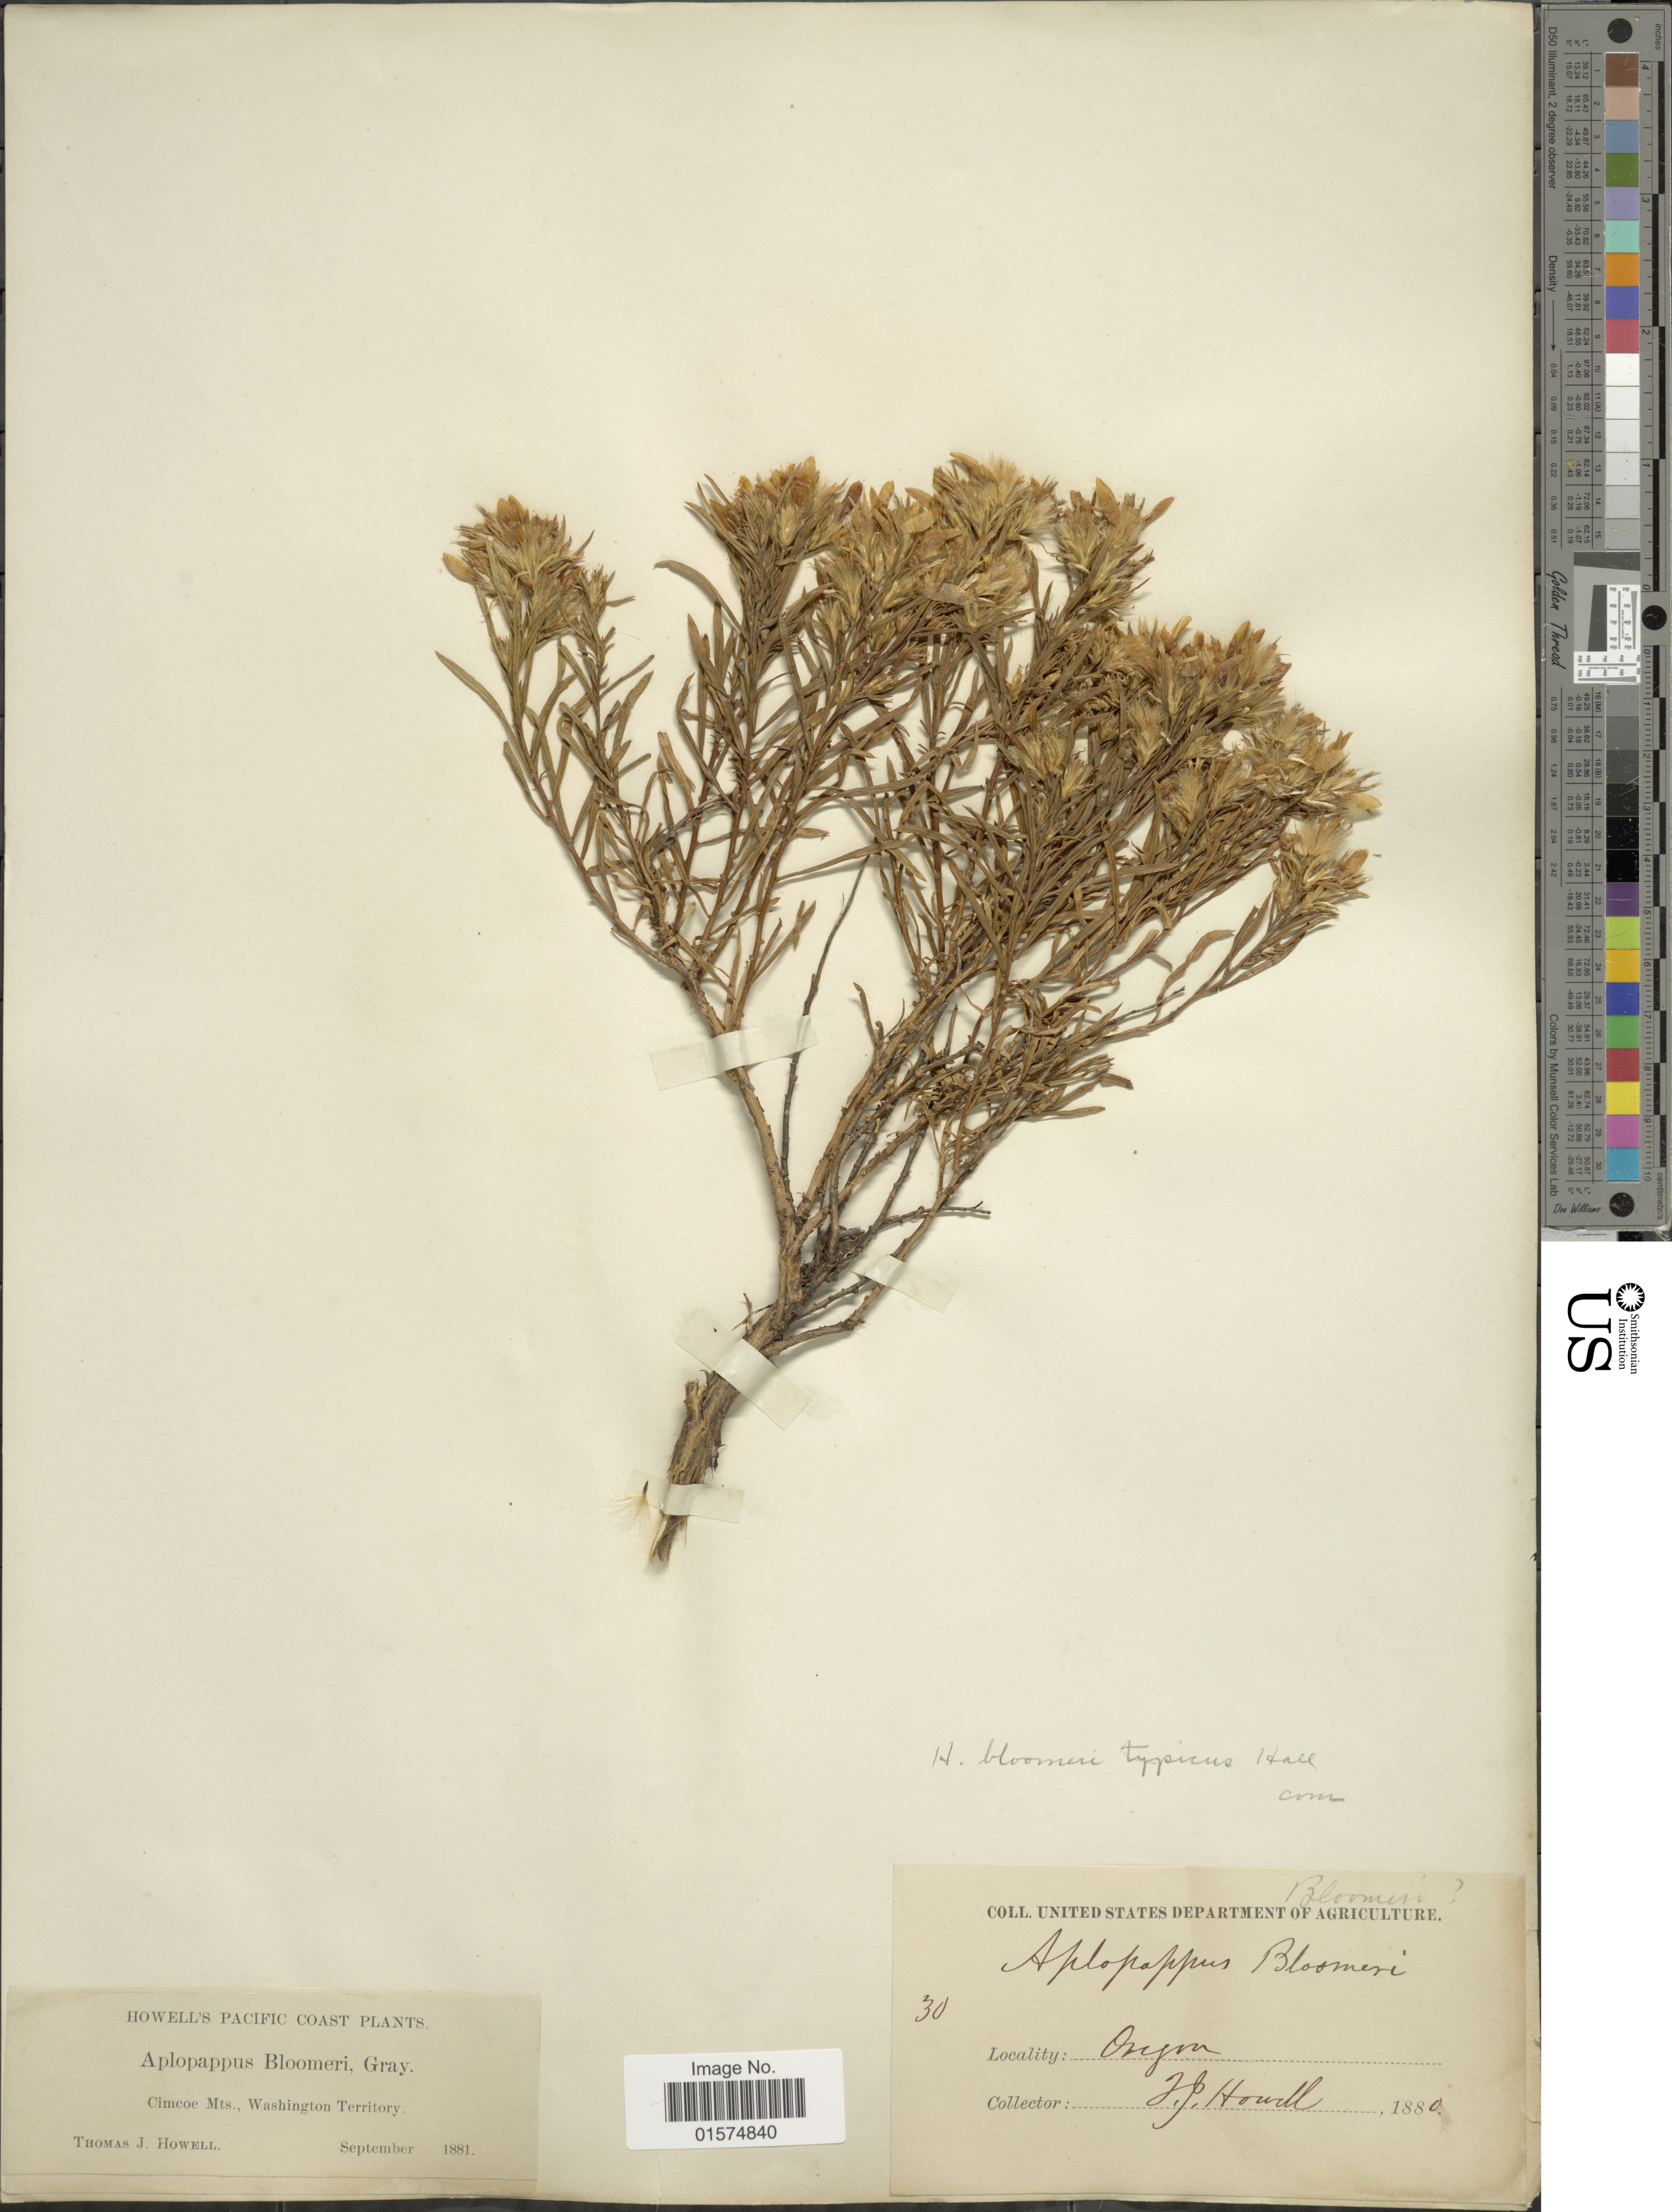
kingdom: Plantae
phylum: Tracheophyta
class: Magnoliopsida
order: Asterales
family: Asteraceae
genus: Ericameria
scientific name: Ericameria bloomeri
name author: (A. Gray) J.F. Macbr.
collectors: T. J. Howell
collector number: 30?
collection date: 1881-09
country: United States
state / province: Washington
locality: Pacific Coast. Cimcoe Mts., Washington Territory.